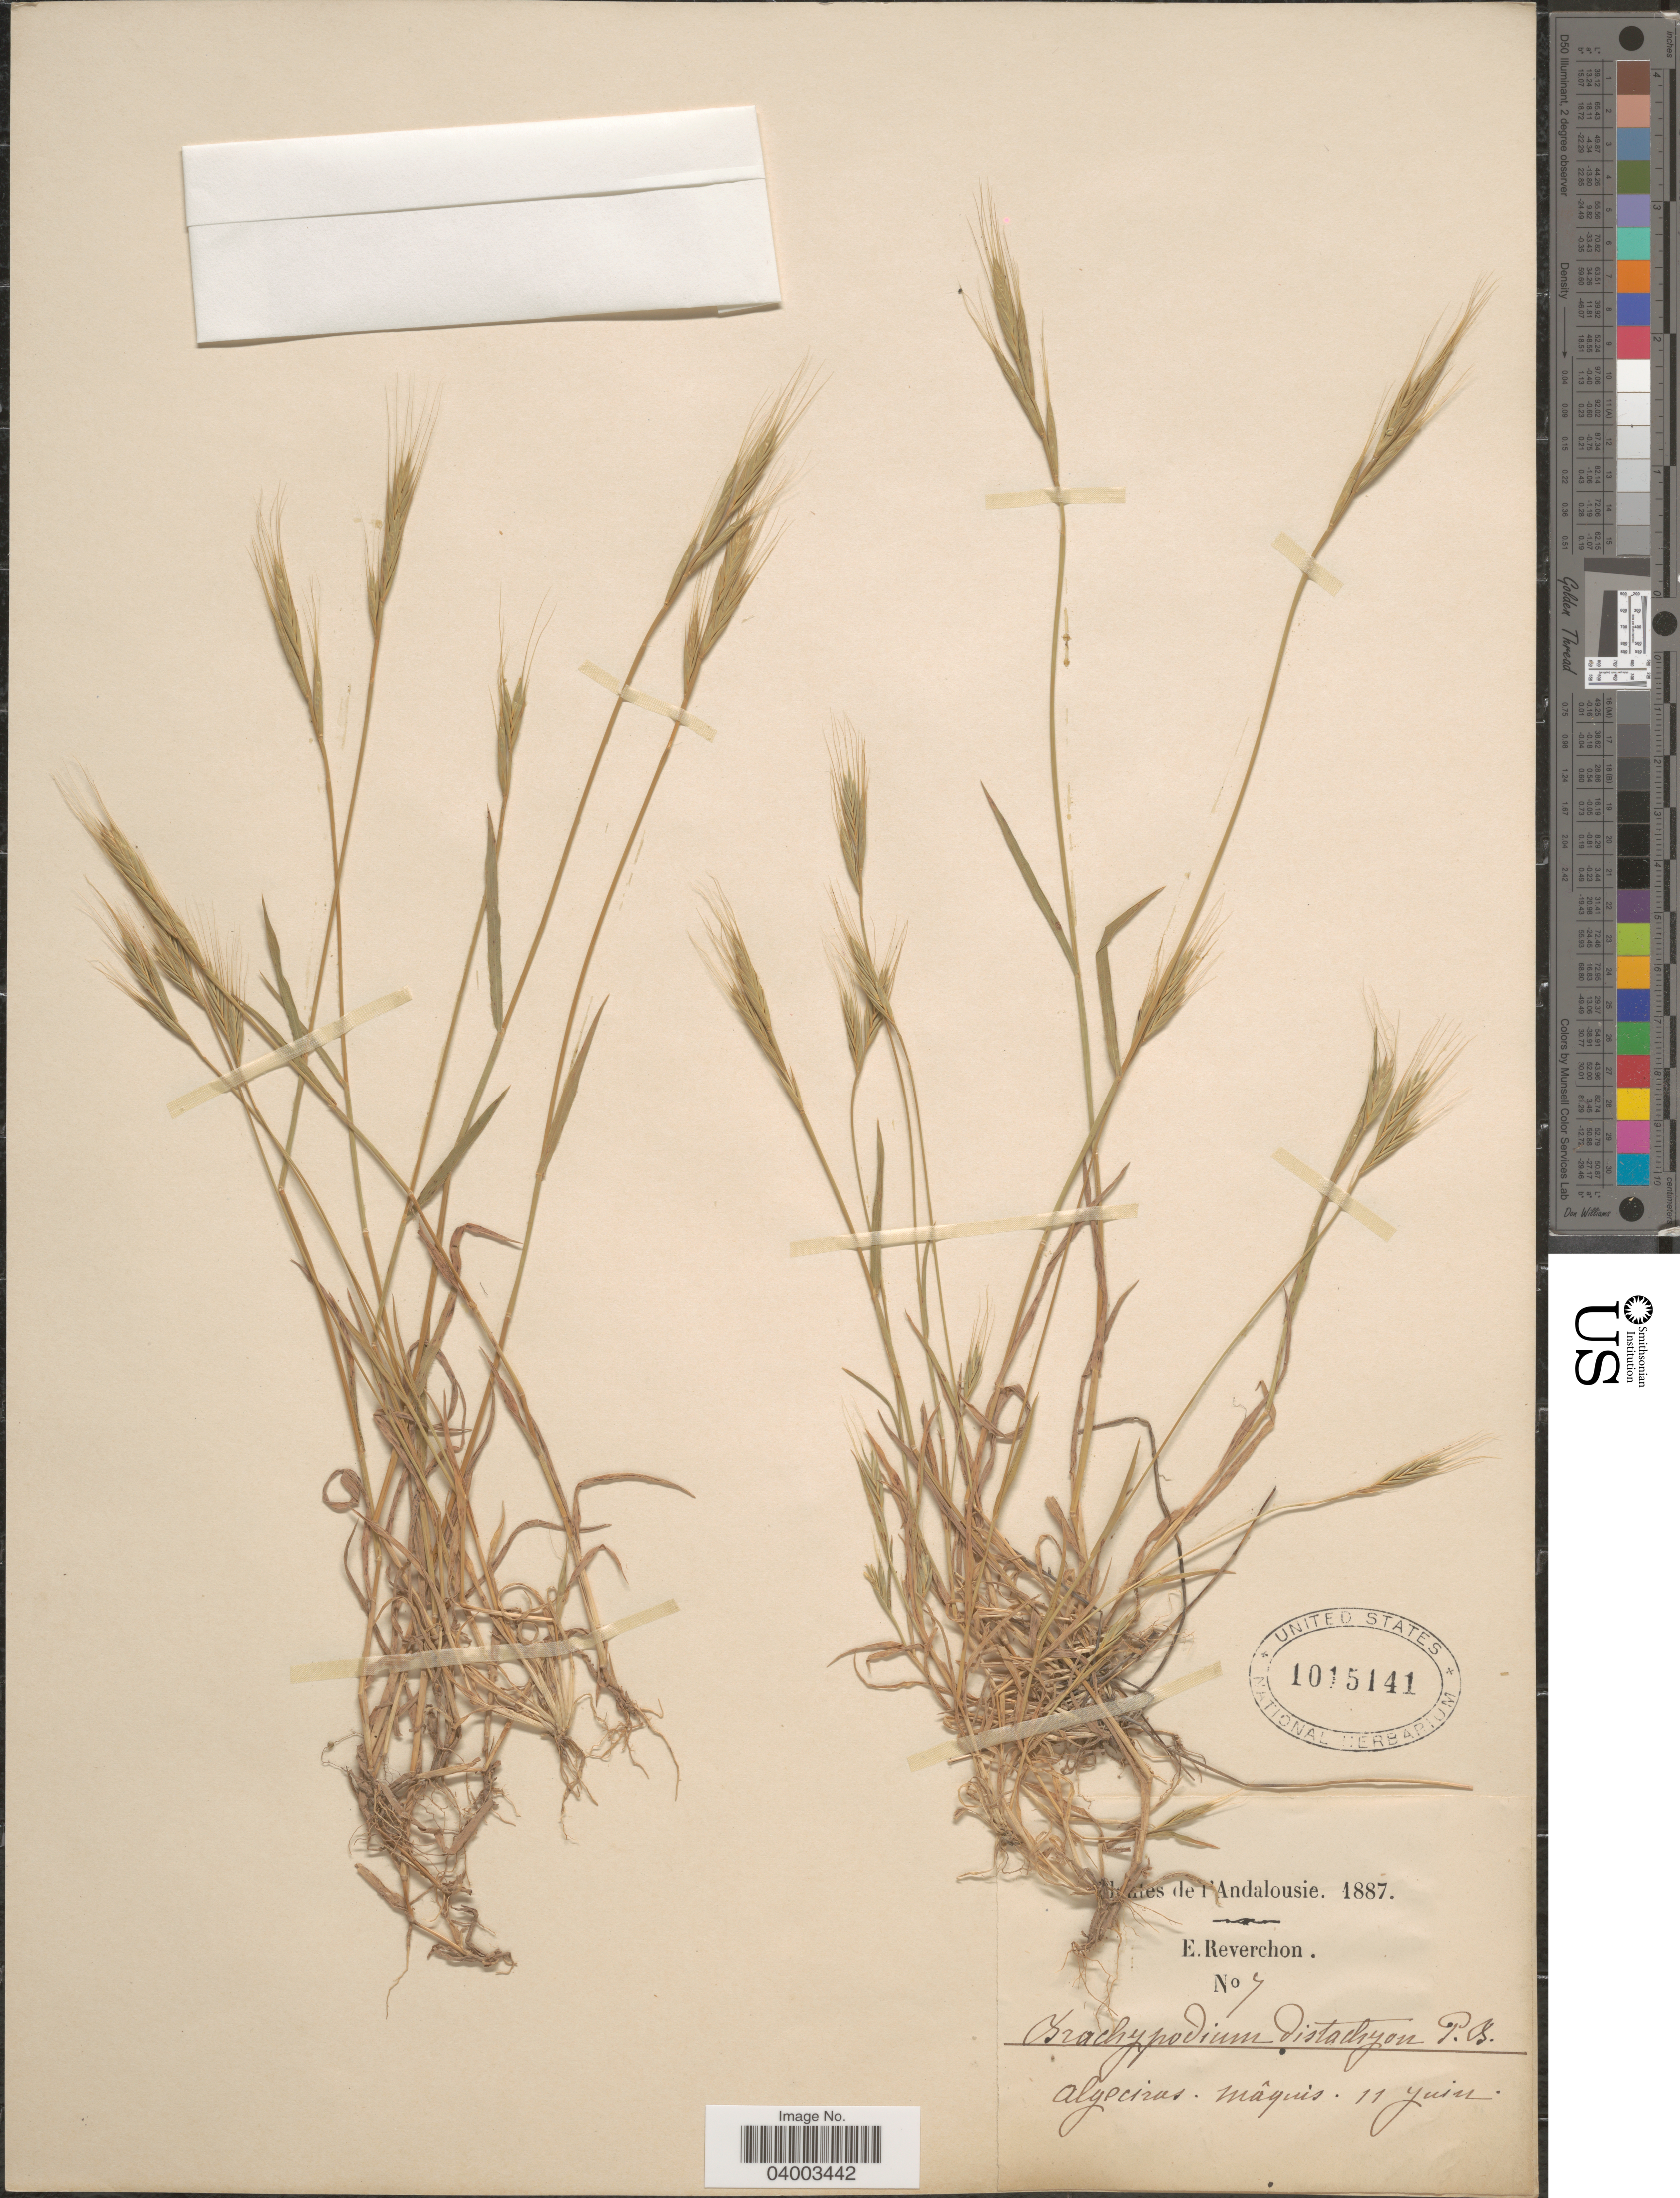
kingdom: Plantae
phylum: Tracheophyta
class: Liliopsida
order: Poales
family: Poaceae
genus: Brachypodium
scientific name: Brachypodium distachyon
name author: (L.) P. Beauv.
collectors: E. Reverchon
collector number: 7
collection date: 1887-06-11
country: Spain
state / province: Andalucía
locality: L' Andalousie. Algeciras, mâquis.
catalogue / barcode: US 1015141